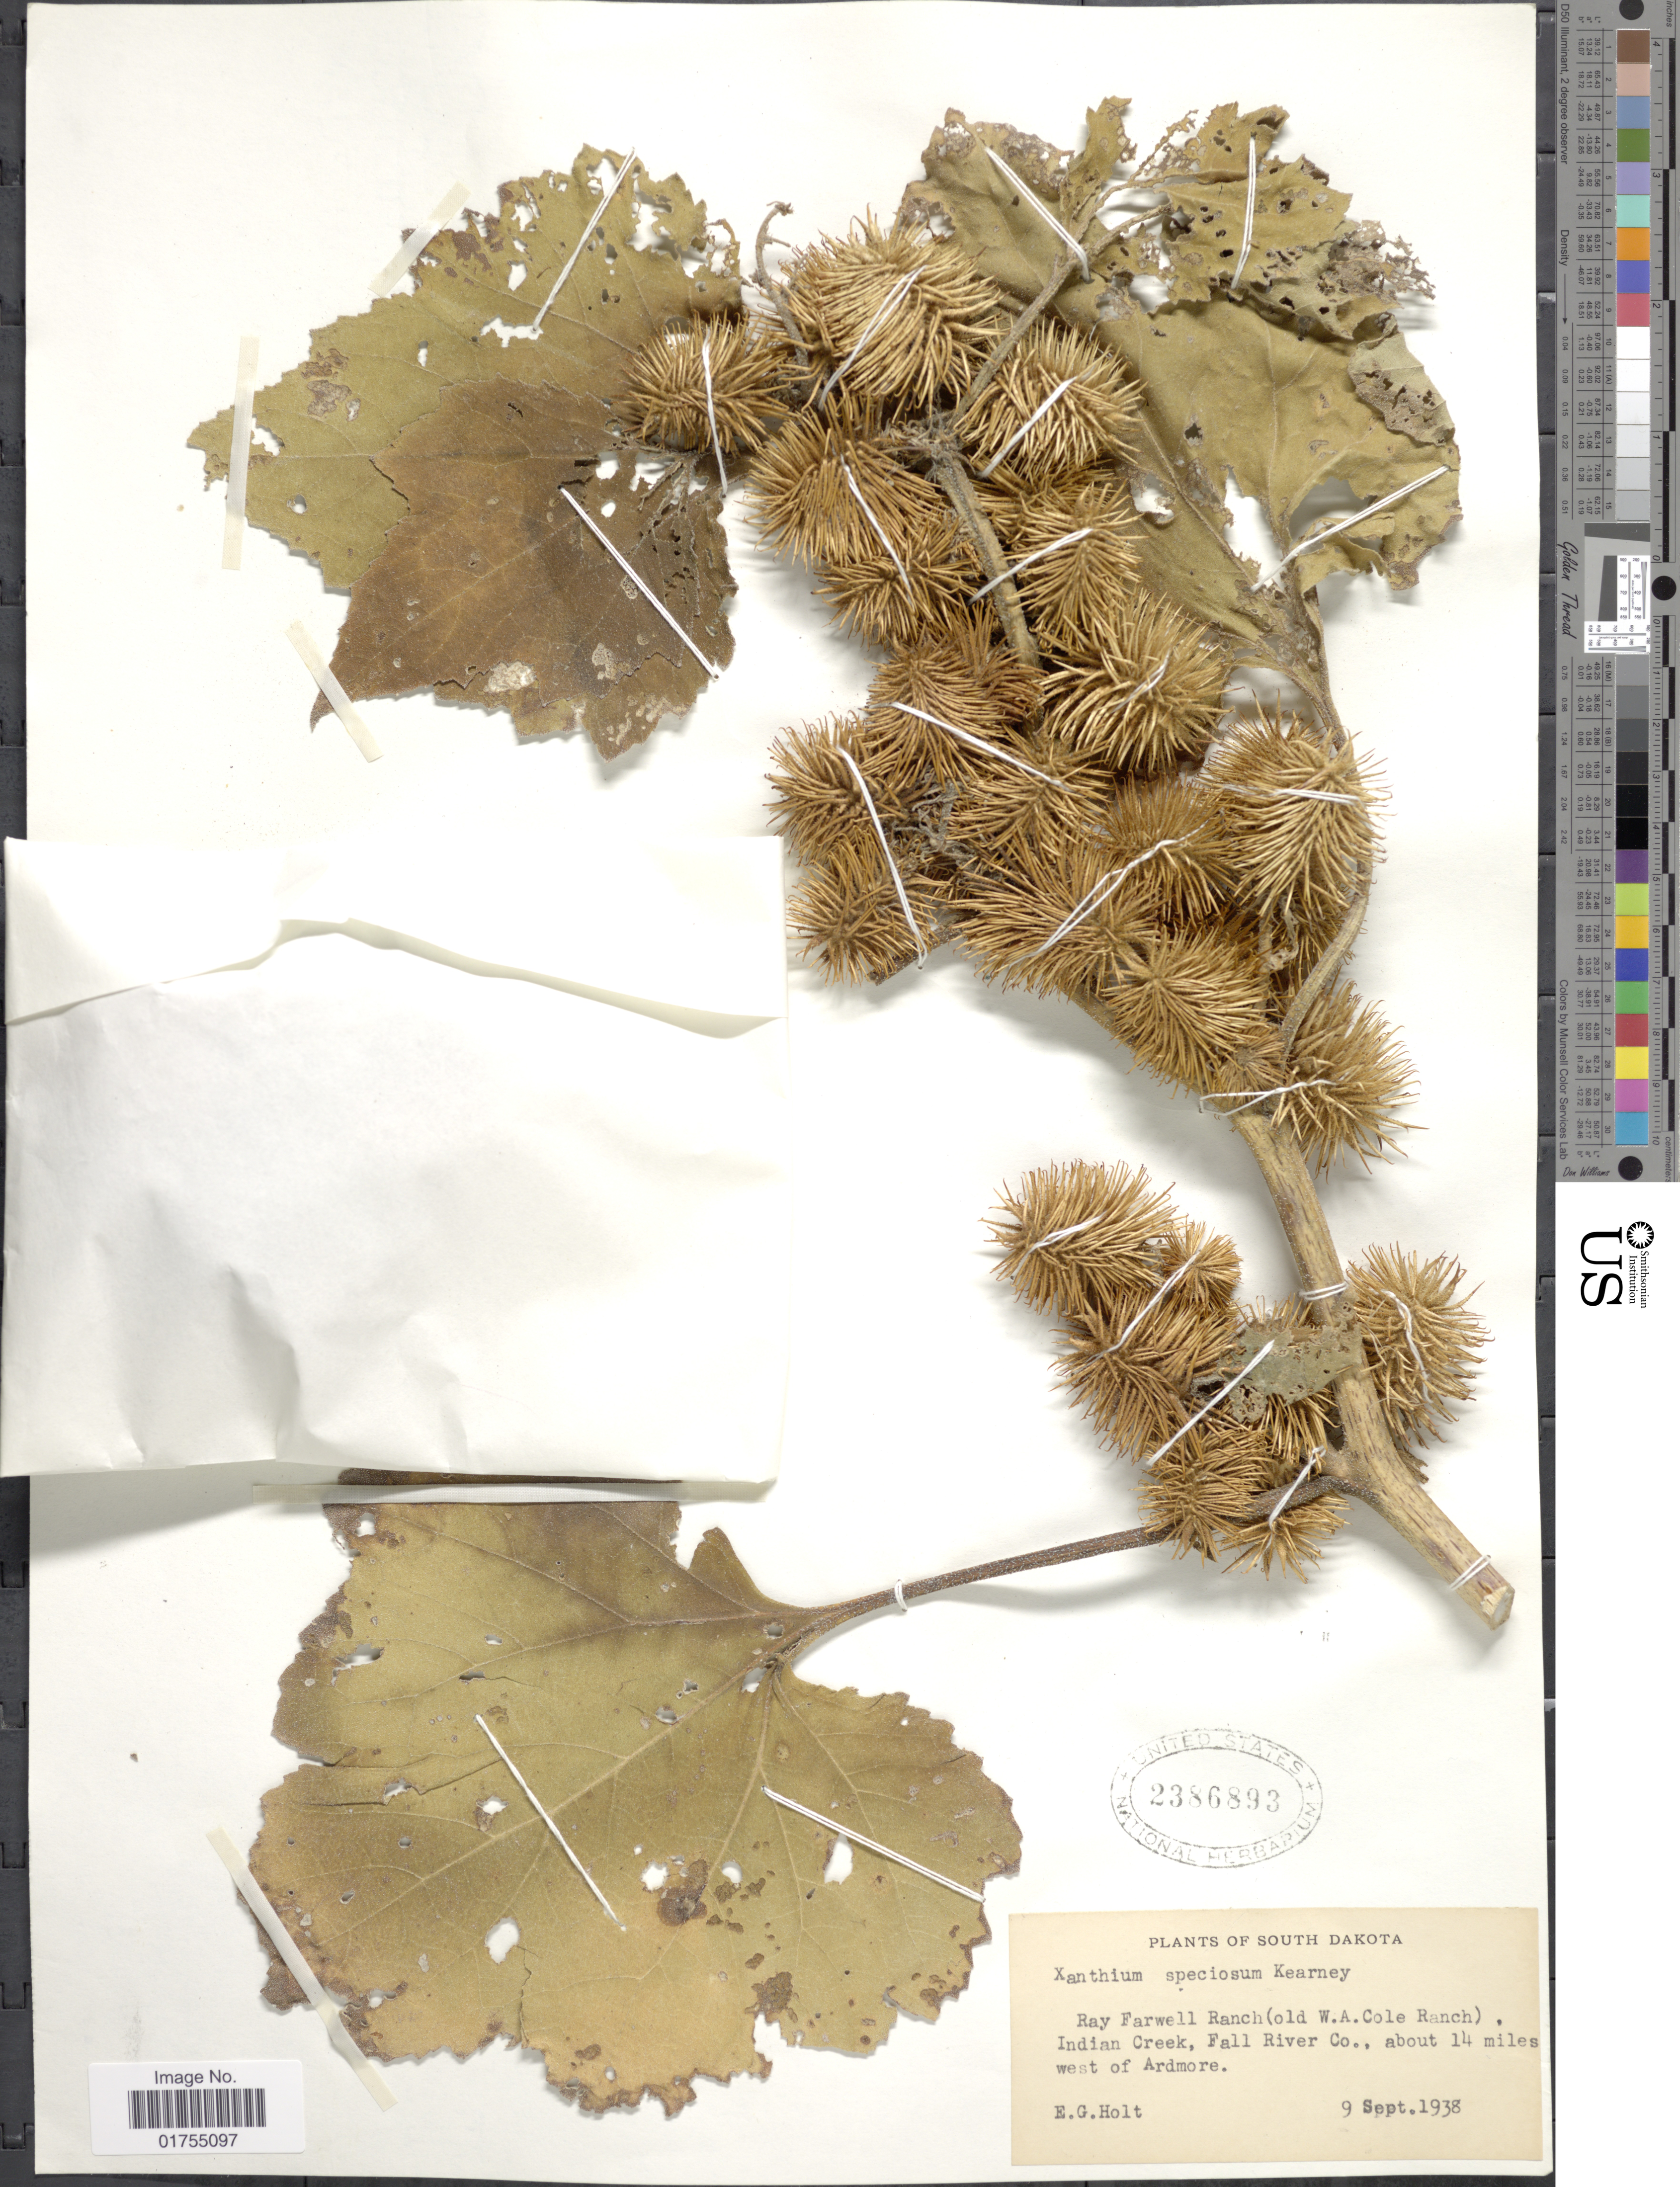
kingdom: Plantae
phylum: Tracheophyta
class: Magnoliopsida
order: Asterales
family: Asteraceae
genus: Xanthium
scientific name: Xanthium speciosum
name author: Kearney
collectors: E. G. Holt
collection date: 1938-09-09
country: United States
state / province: South Dakota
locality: Ray Farwell Ranch (old W.A. Cole Ranch) Indian Creek, Fall River Co., about 14 miles west of Ardmore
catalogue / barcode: US 2386893